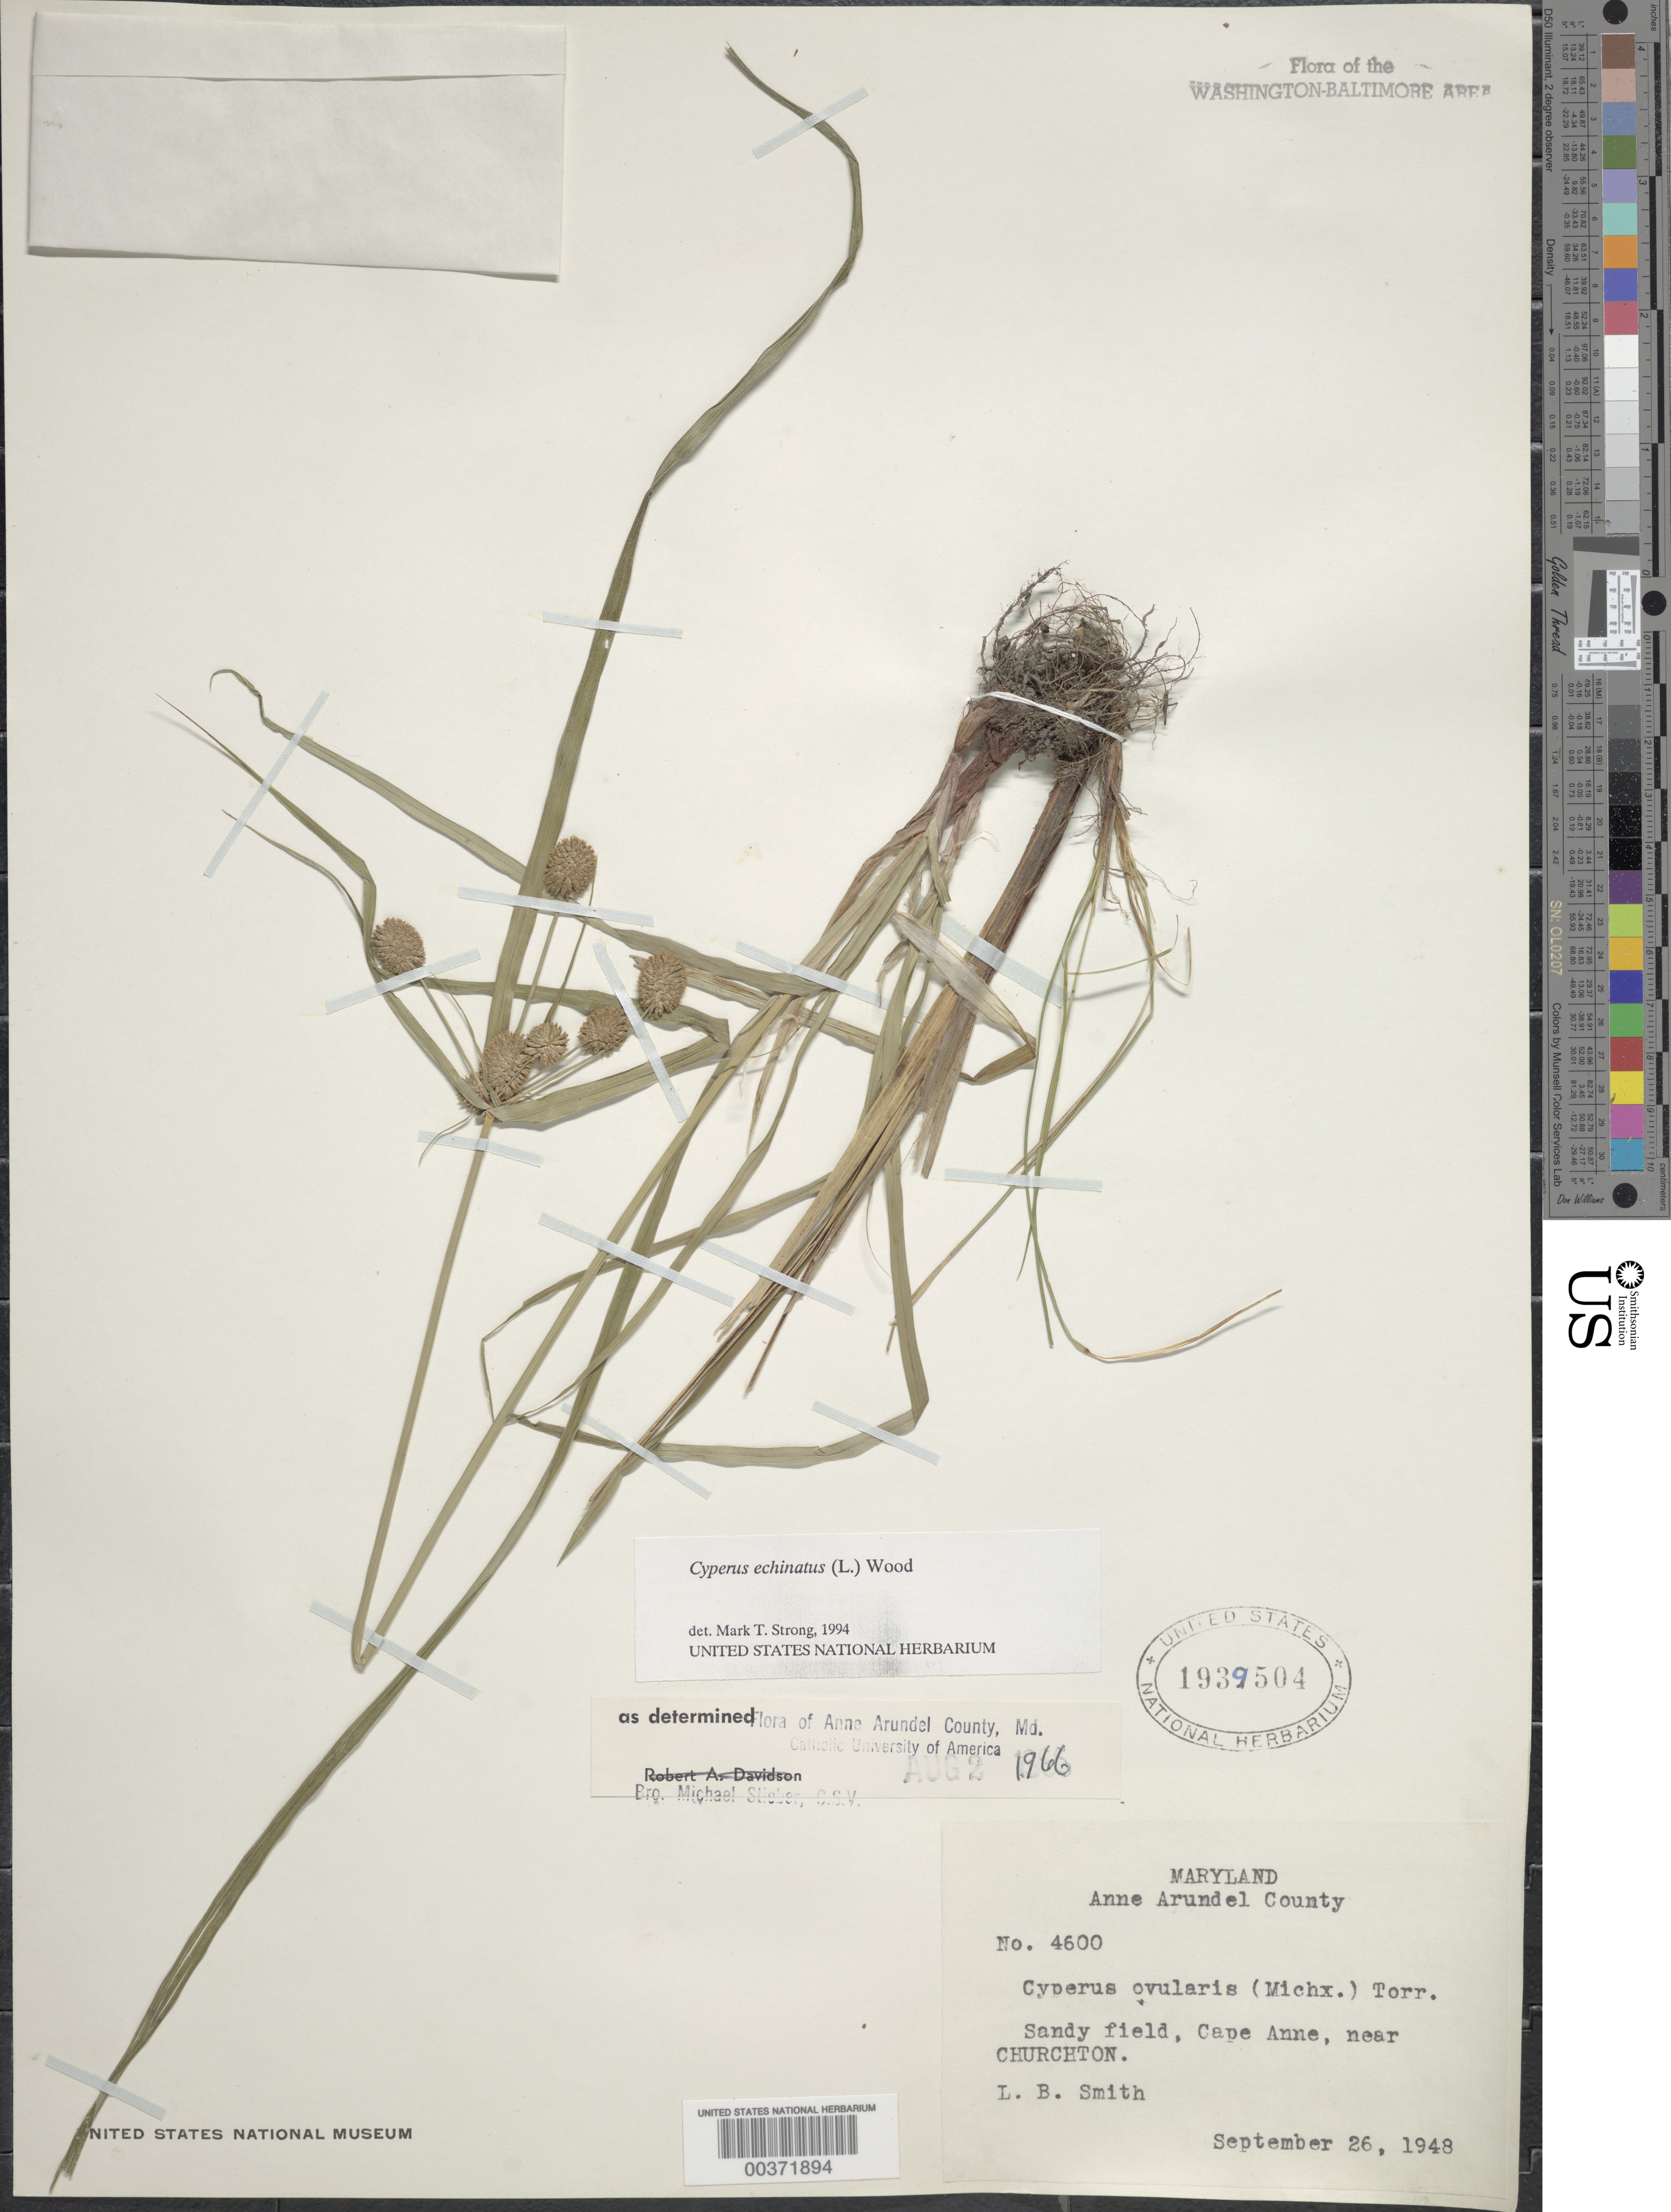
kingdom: Plantae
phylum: Tracheophyta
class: Liliopsida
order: Poales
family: Cyperaceae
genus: Cyperus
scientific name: Cyperus echinatus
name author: (L.) Alph. Wood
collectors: L. Smith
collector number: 4600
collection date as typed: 26 Sep 1948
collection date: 1948-09-26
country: United States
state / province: Maryland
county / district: Anne Arundel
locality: Chesapeake Bay, Cape Anne, near Churchton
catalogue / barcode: US 1939504